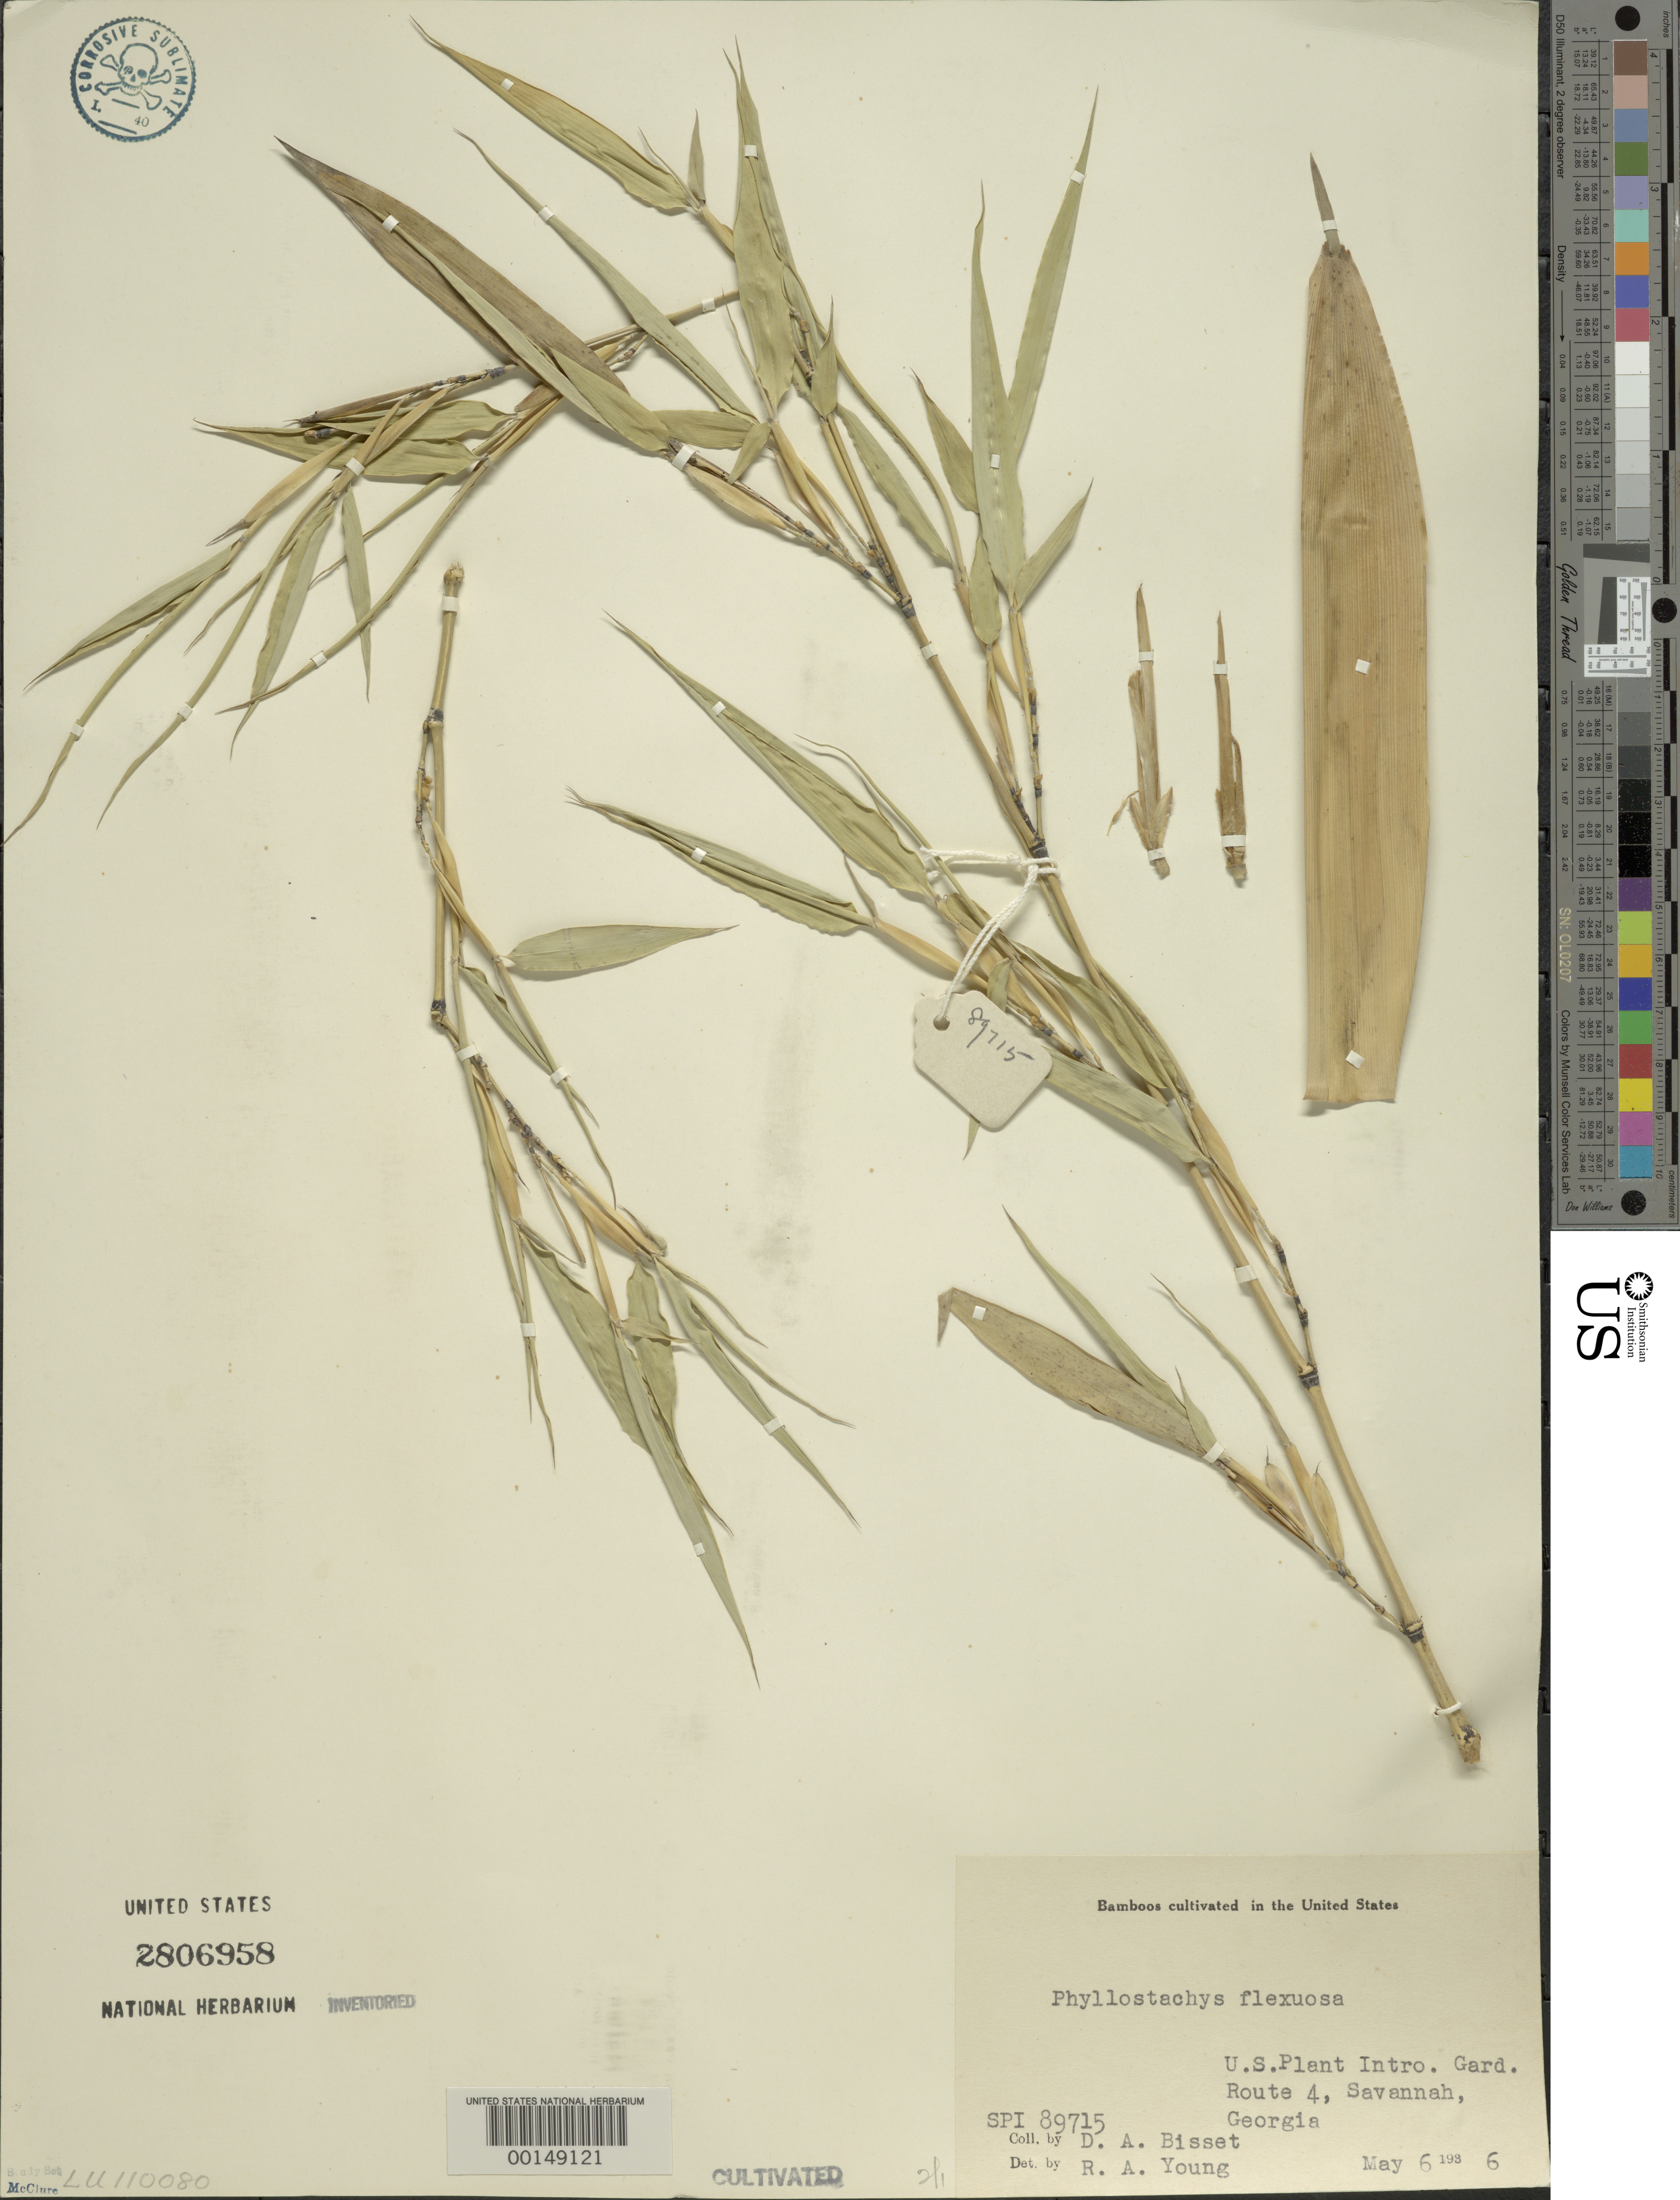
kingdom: Plantae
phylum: Tracheophyta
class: Liliopsida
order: Poales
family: Poaceae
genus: Phyllostachys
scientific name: Phyllostachys flexuosa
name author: Rivière & C. Rivière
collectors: D. Bisset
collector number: SPI 89715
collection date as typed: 06 May 1936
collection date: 1936-05-06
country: United States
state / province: Georgia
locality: Savannah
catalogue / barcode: US 2806958